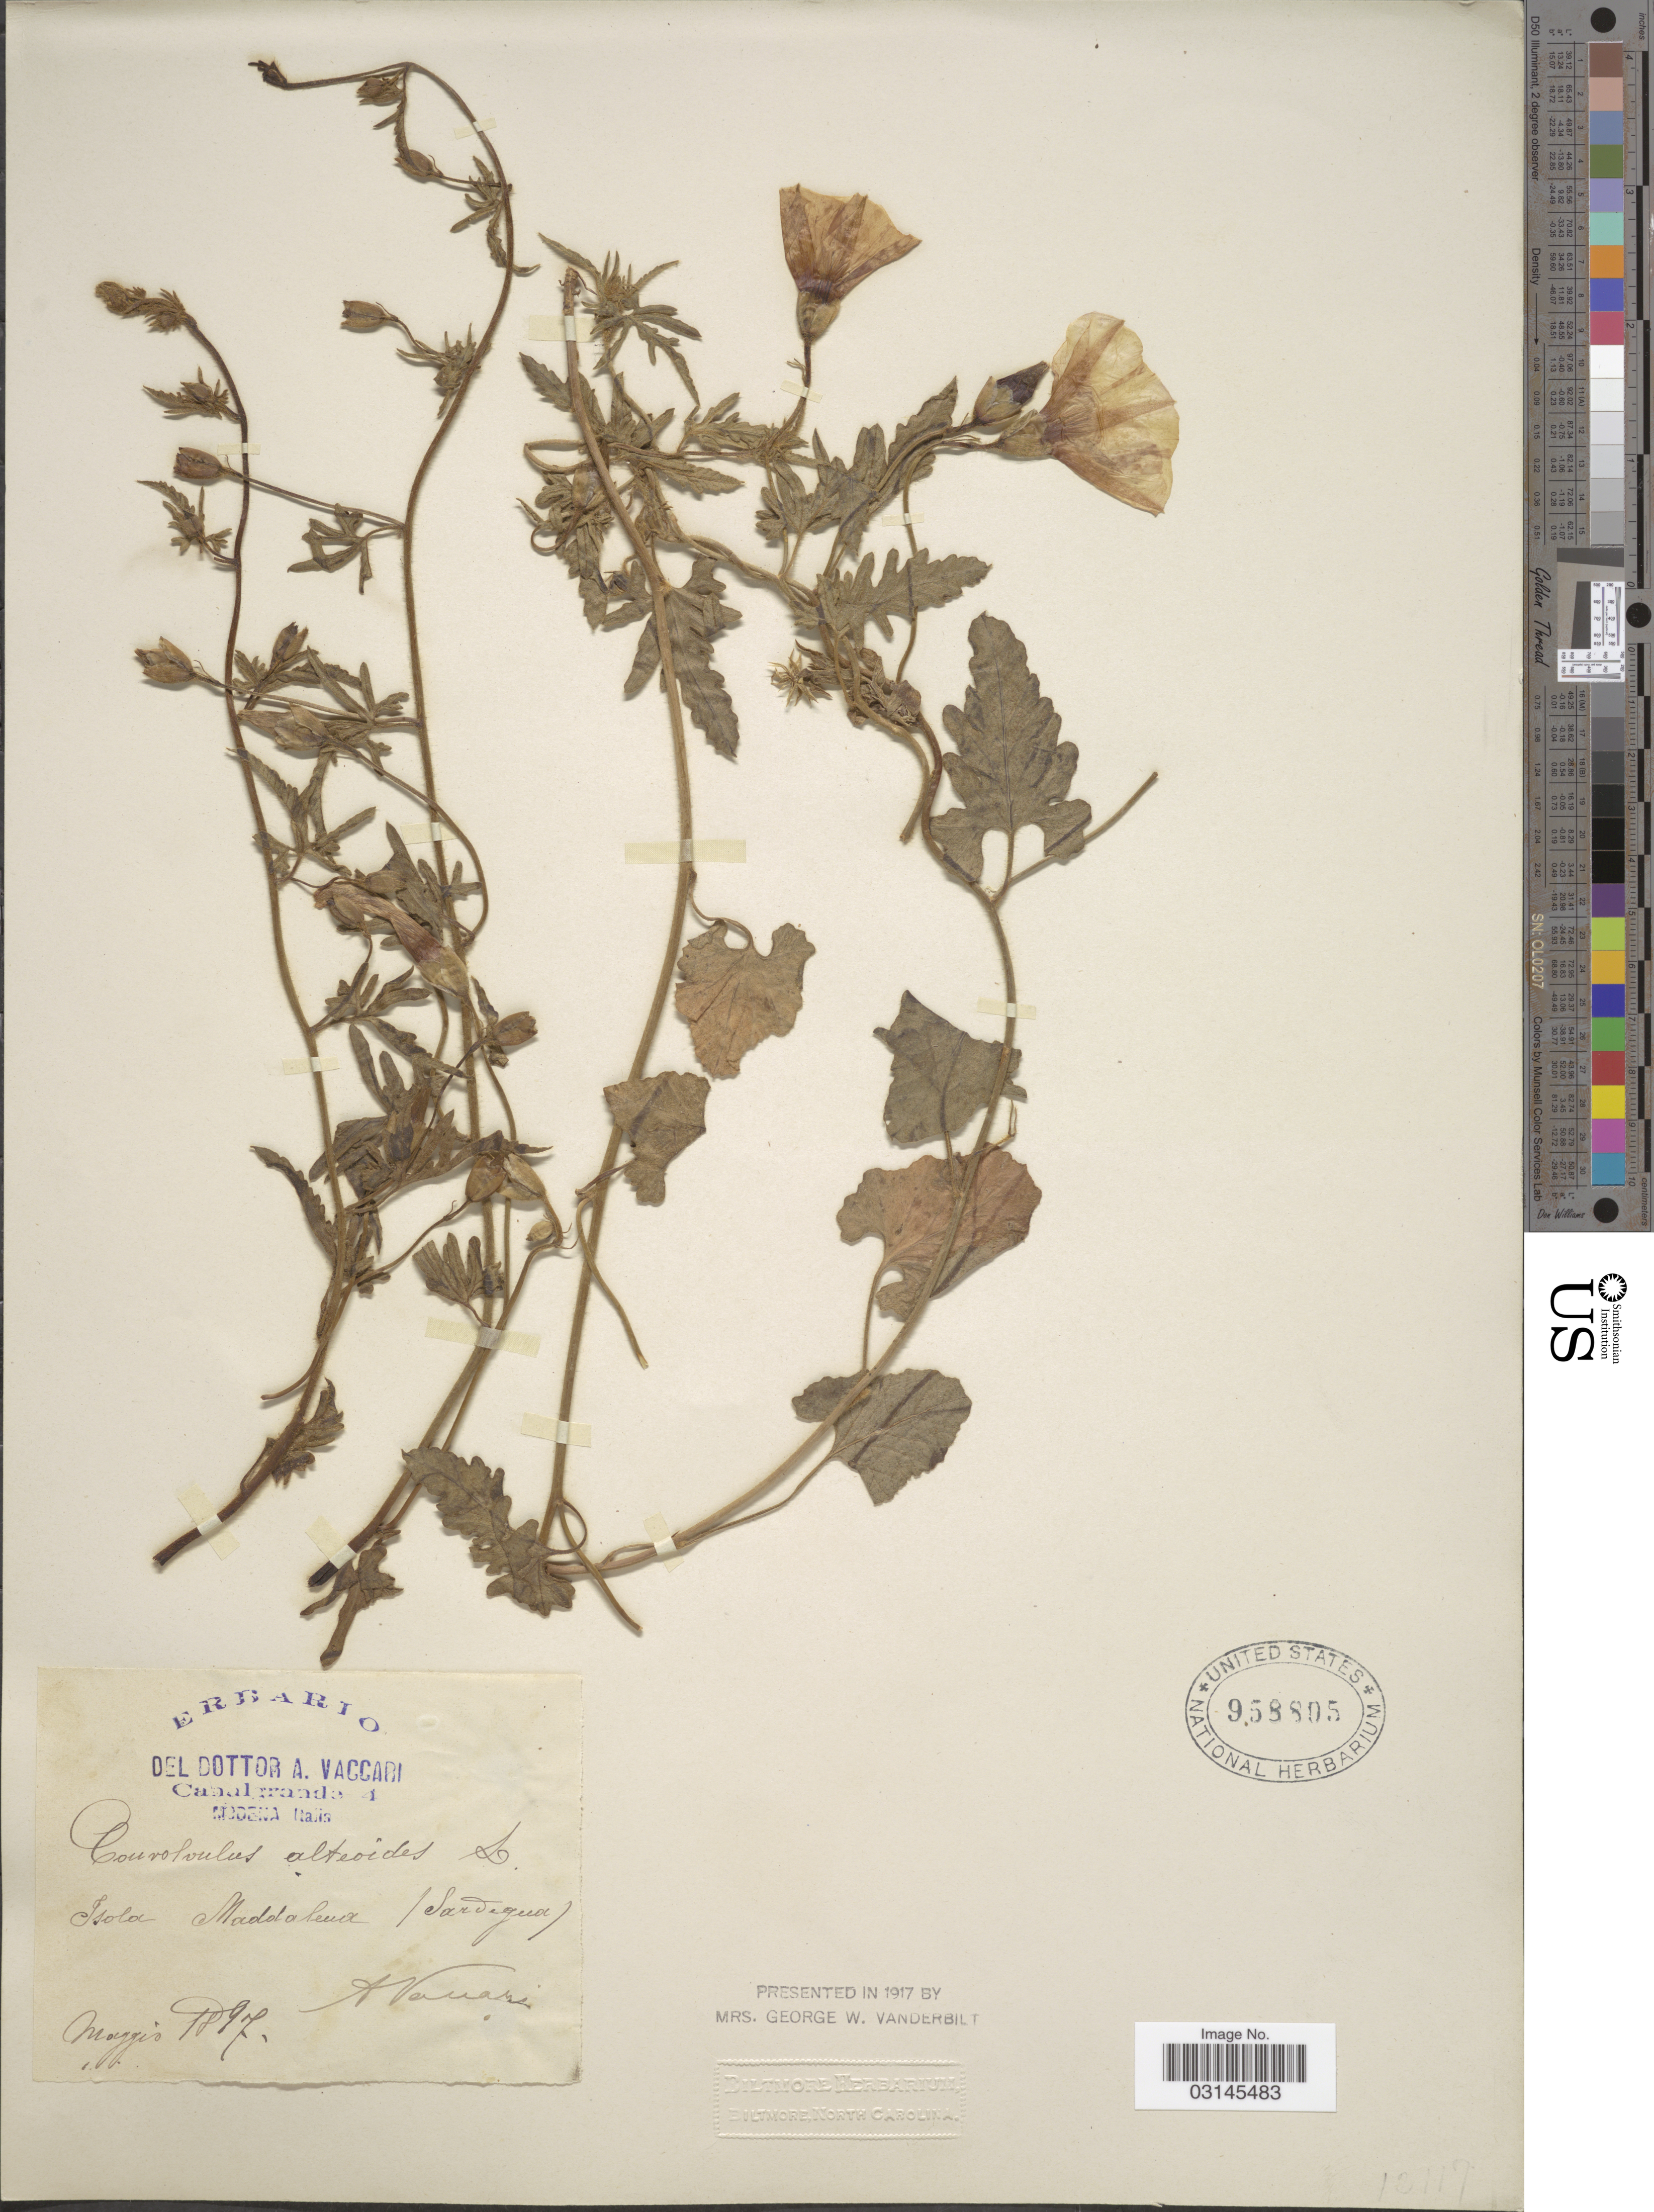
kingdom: Plantae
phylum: Tracheophyta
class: Magnoliopsida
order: Solanales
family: Convolvulaceae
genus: Convolvulus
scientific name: Convolvulus althaeoides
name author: L.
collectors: A. Vaccari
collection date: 1897-05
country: Italy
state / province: Sardegna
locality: Isola Maddaleux (Sardegna).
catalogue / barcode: US 958805